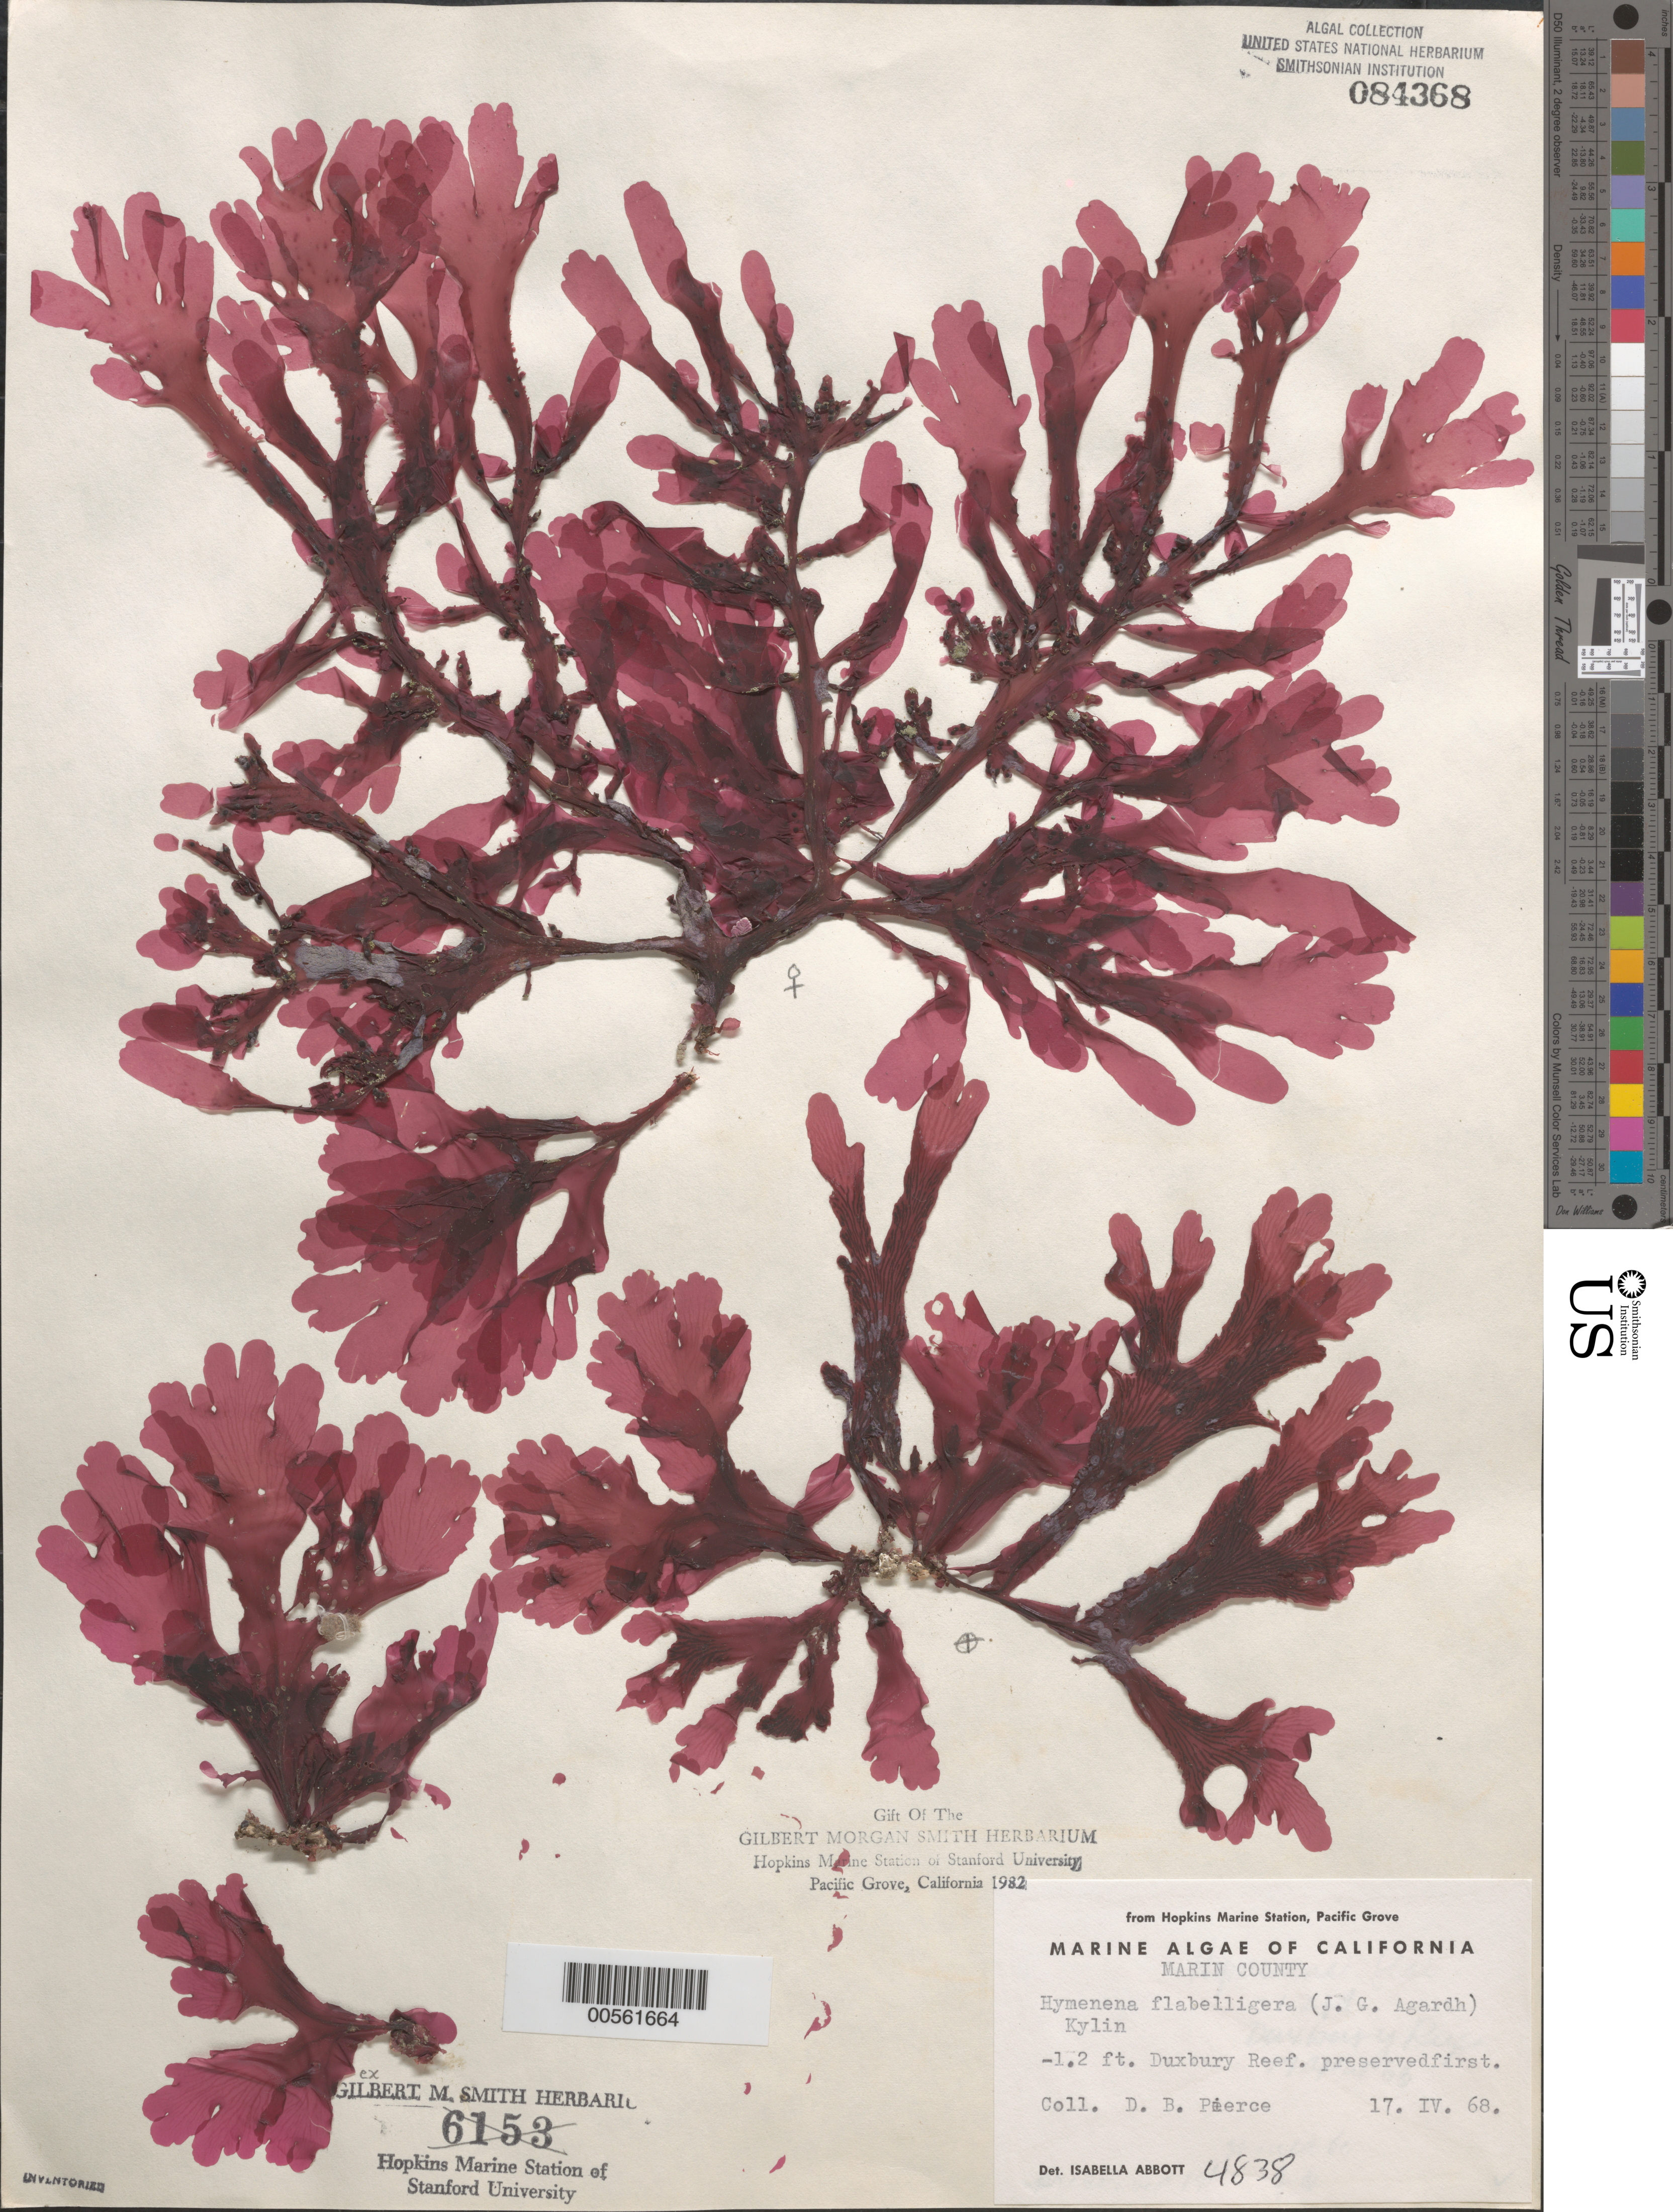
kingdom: Plantae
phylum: Rhodophyta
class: Florideophyceae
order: Ceramiales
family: Delesseriaceae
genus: Hymenena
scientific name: Hymenena flabelligera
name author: (J. Agardh) Kylin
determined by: Abbott, Isabella A.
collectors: D. Pierce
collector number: IAA 4838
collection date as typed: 17 Apr 1968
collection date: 1968-04-17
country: United States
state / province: California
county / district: Marin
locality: Duxbury Reef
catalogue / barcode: US 84368